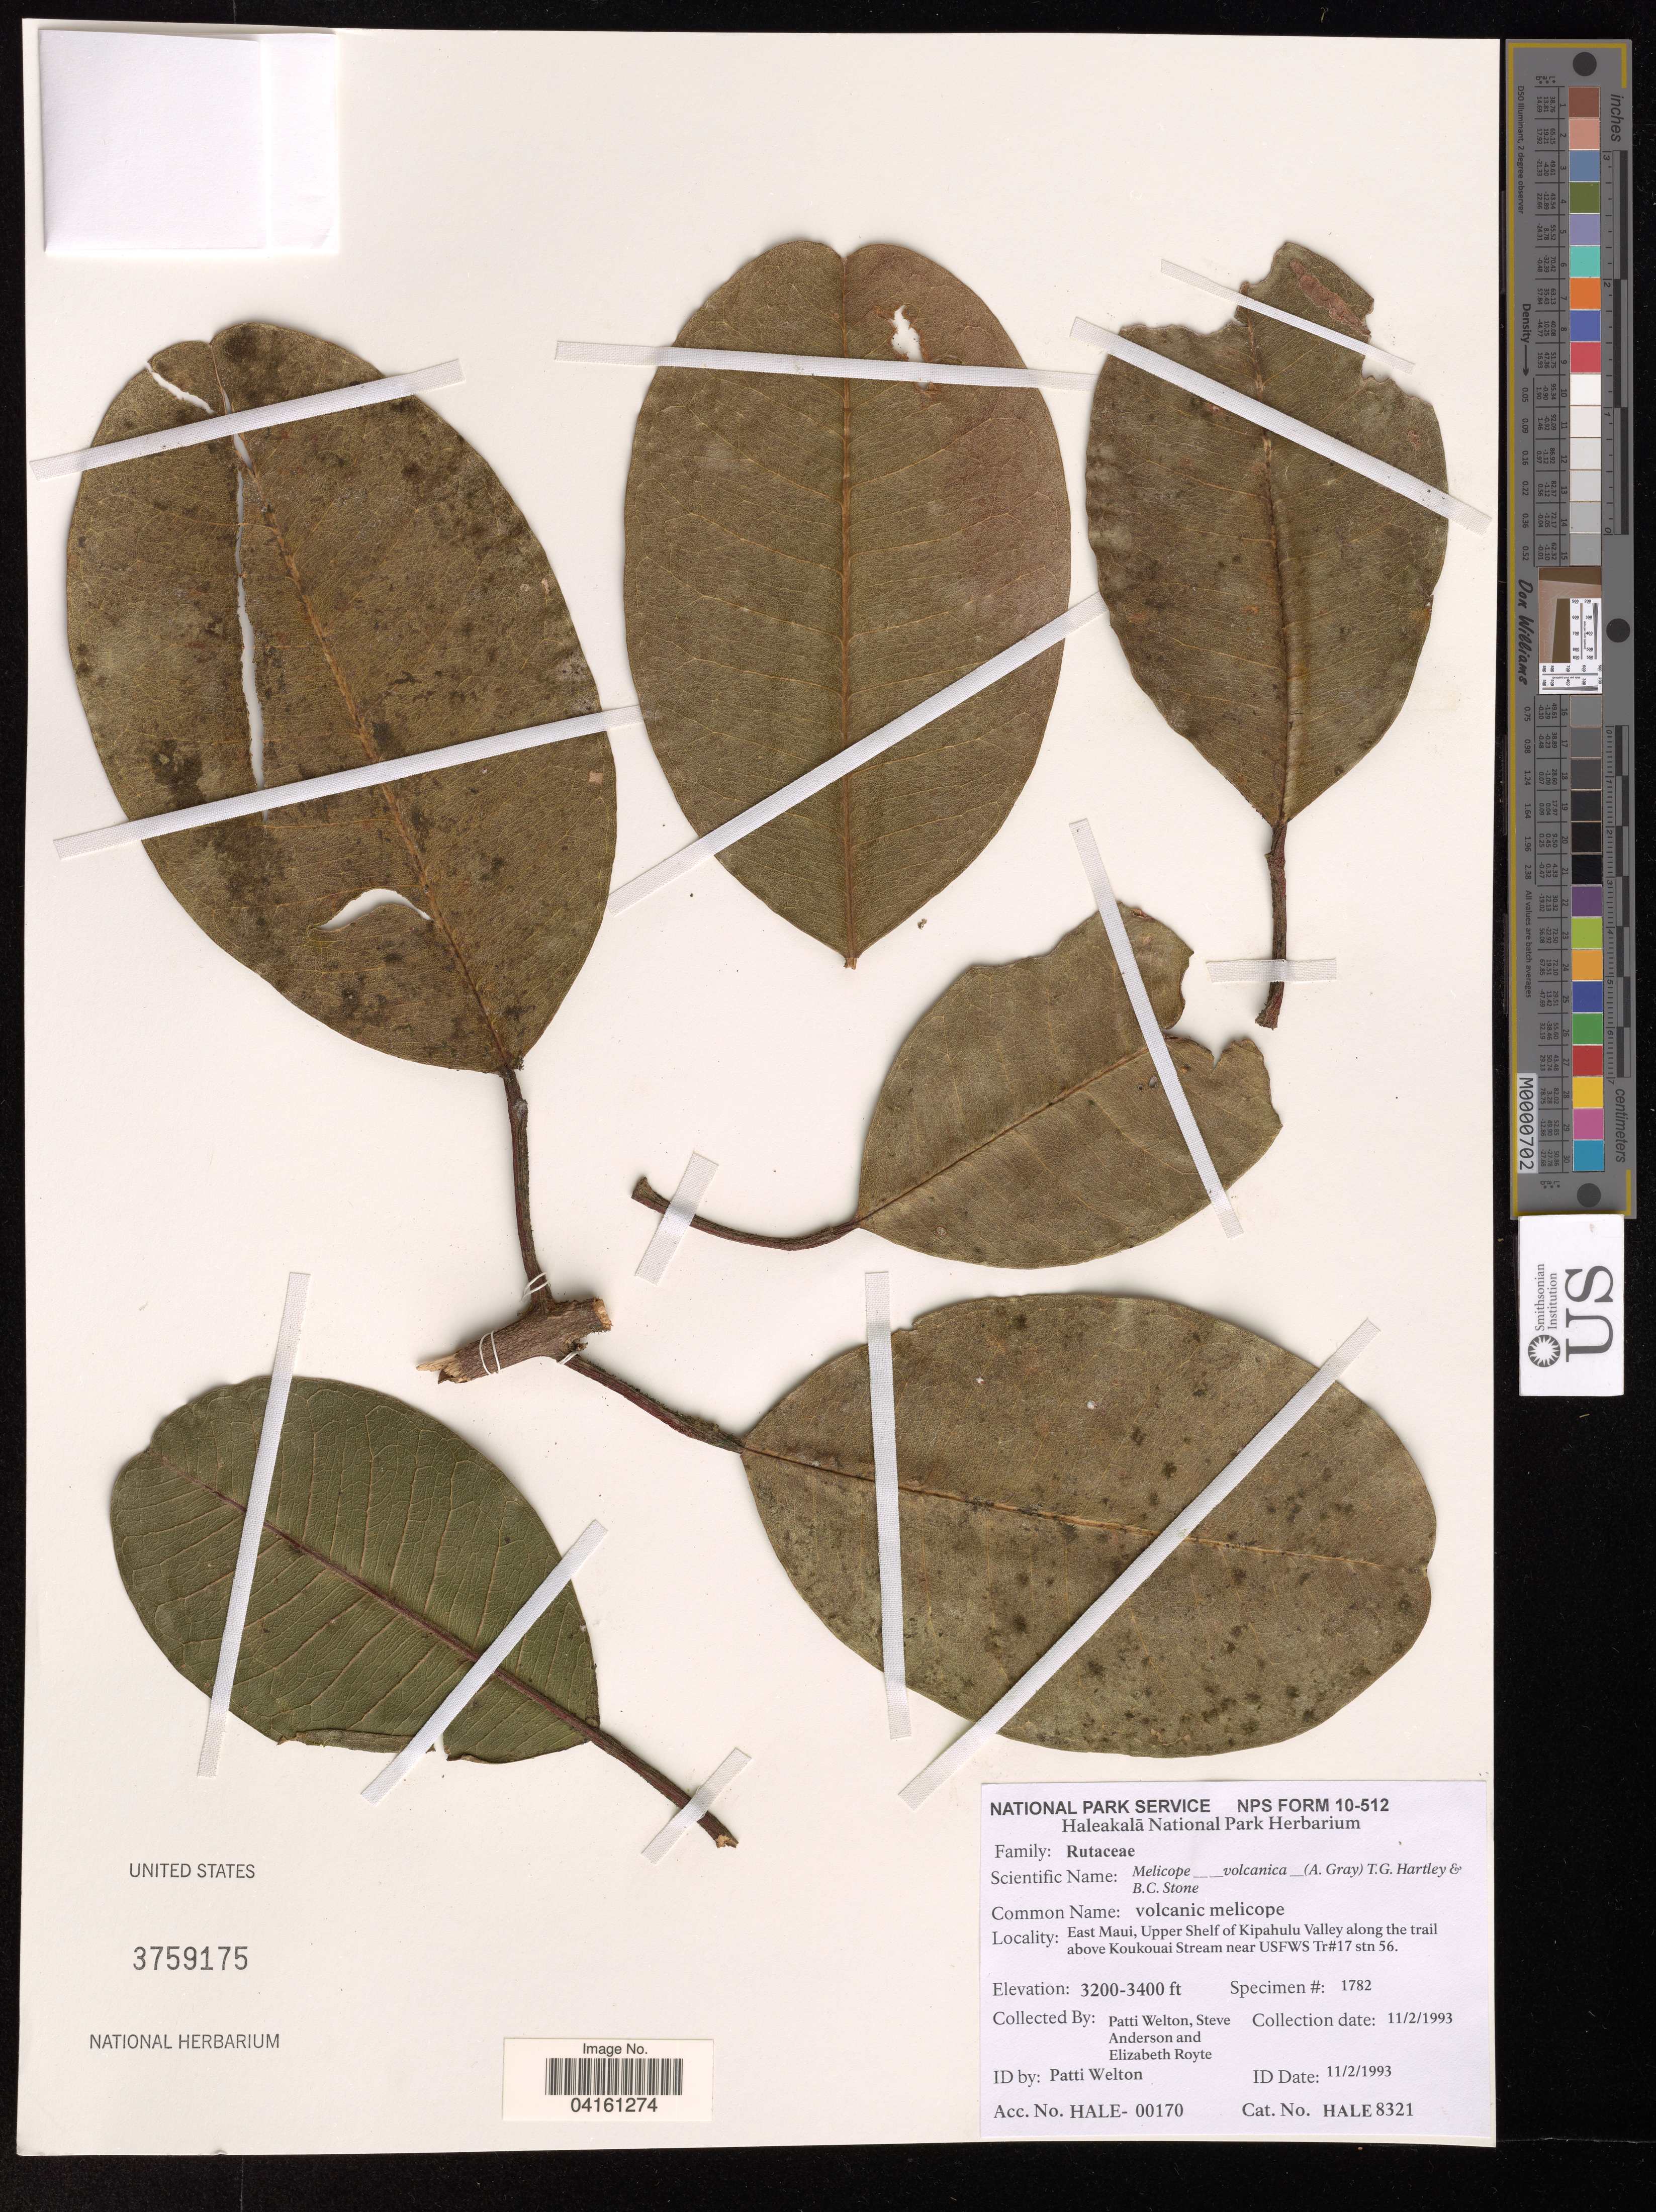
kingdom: Plantae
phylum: Tracheophyta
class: Magnoliopsida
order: Sapindales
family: Rutaceae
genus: Melicope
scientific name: Melicope volcanica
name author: (A. Gray) T.G. Hartley & B.C. Stone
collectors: P. Welton & S. Anderson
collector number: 1782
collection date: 1993-11-02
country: United States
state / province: Hawaii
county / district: Maui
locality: East Maui, Upper Shelf of Kipahulu Valley along the trail above Koukouai Stream near USFWS Tr#17 stn 56.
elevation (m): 975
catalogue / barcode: US 3759175